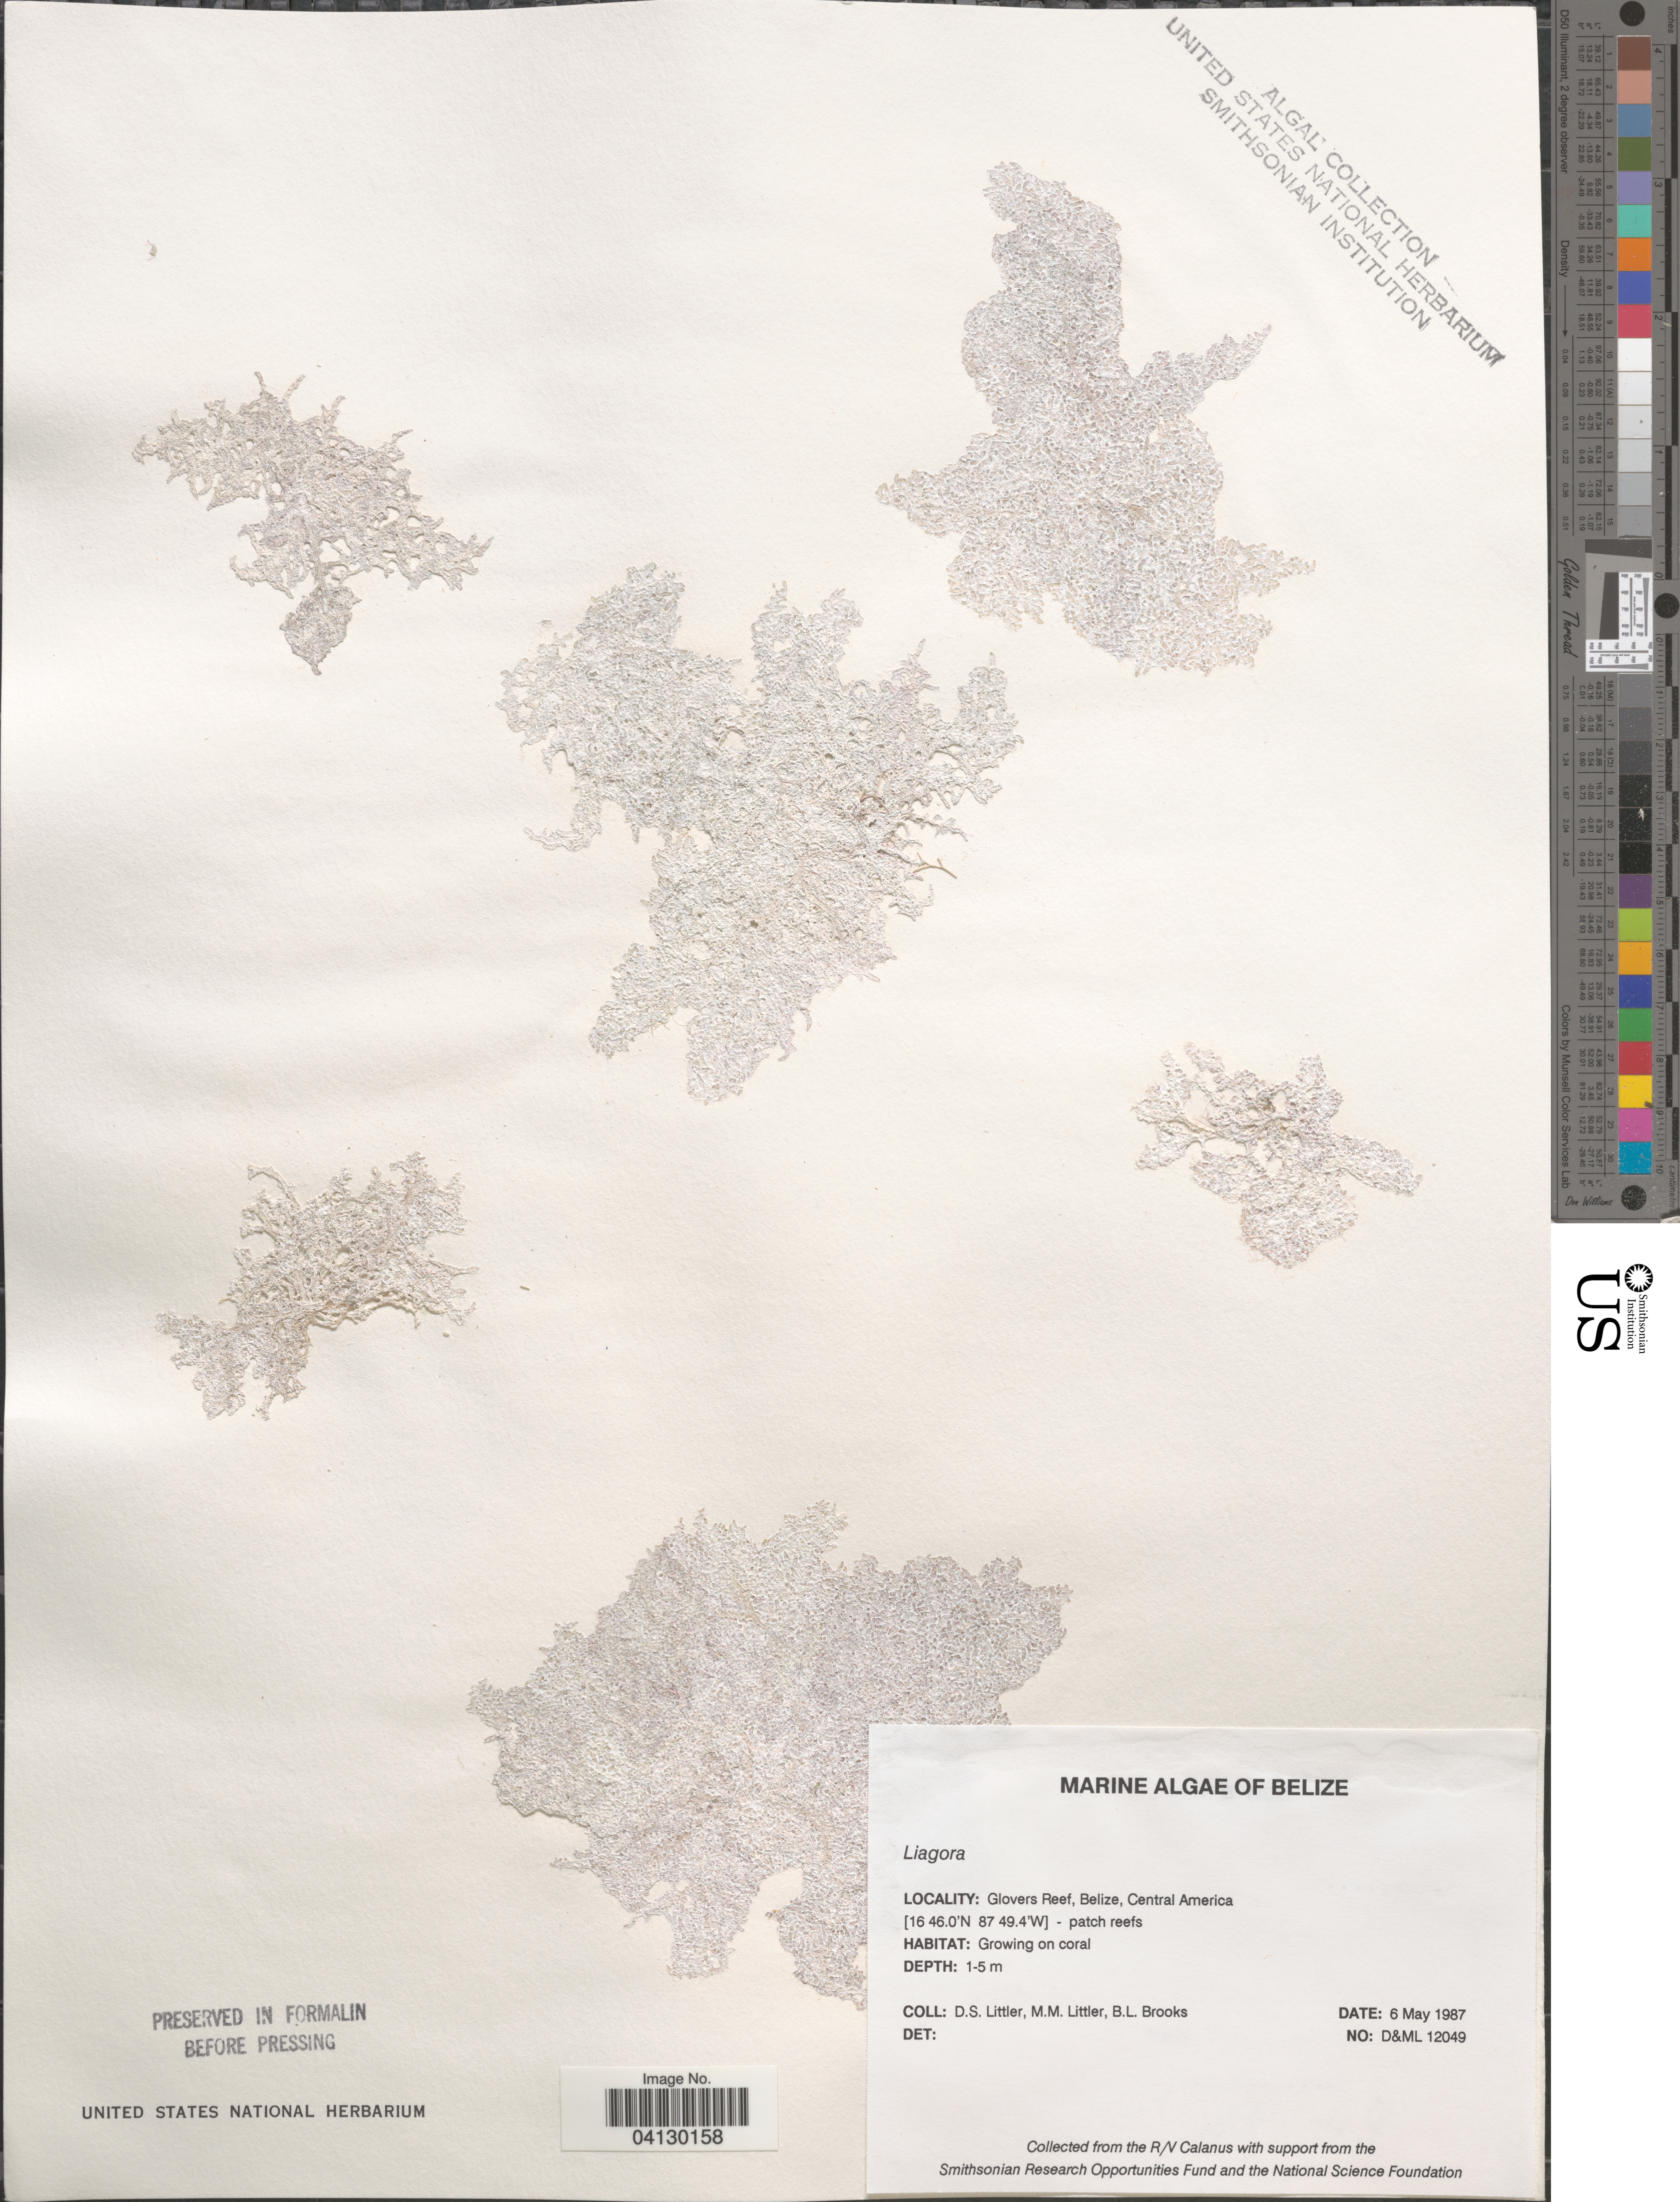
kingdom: Plantae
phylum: Rhodophyta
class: Florideophyceae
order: Nemaliales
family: Liagoraceae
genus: Liagora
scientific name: Liagora sp.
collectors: D. S. Littler & B. Brooks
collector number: D&ML 12049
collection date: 1987-05-06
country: Belize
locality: Glovers Reef.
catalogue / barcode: US 328608